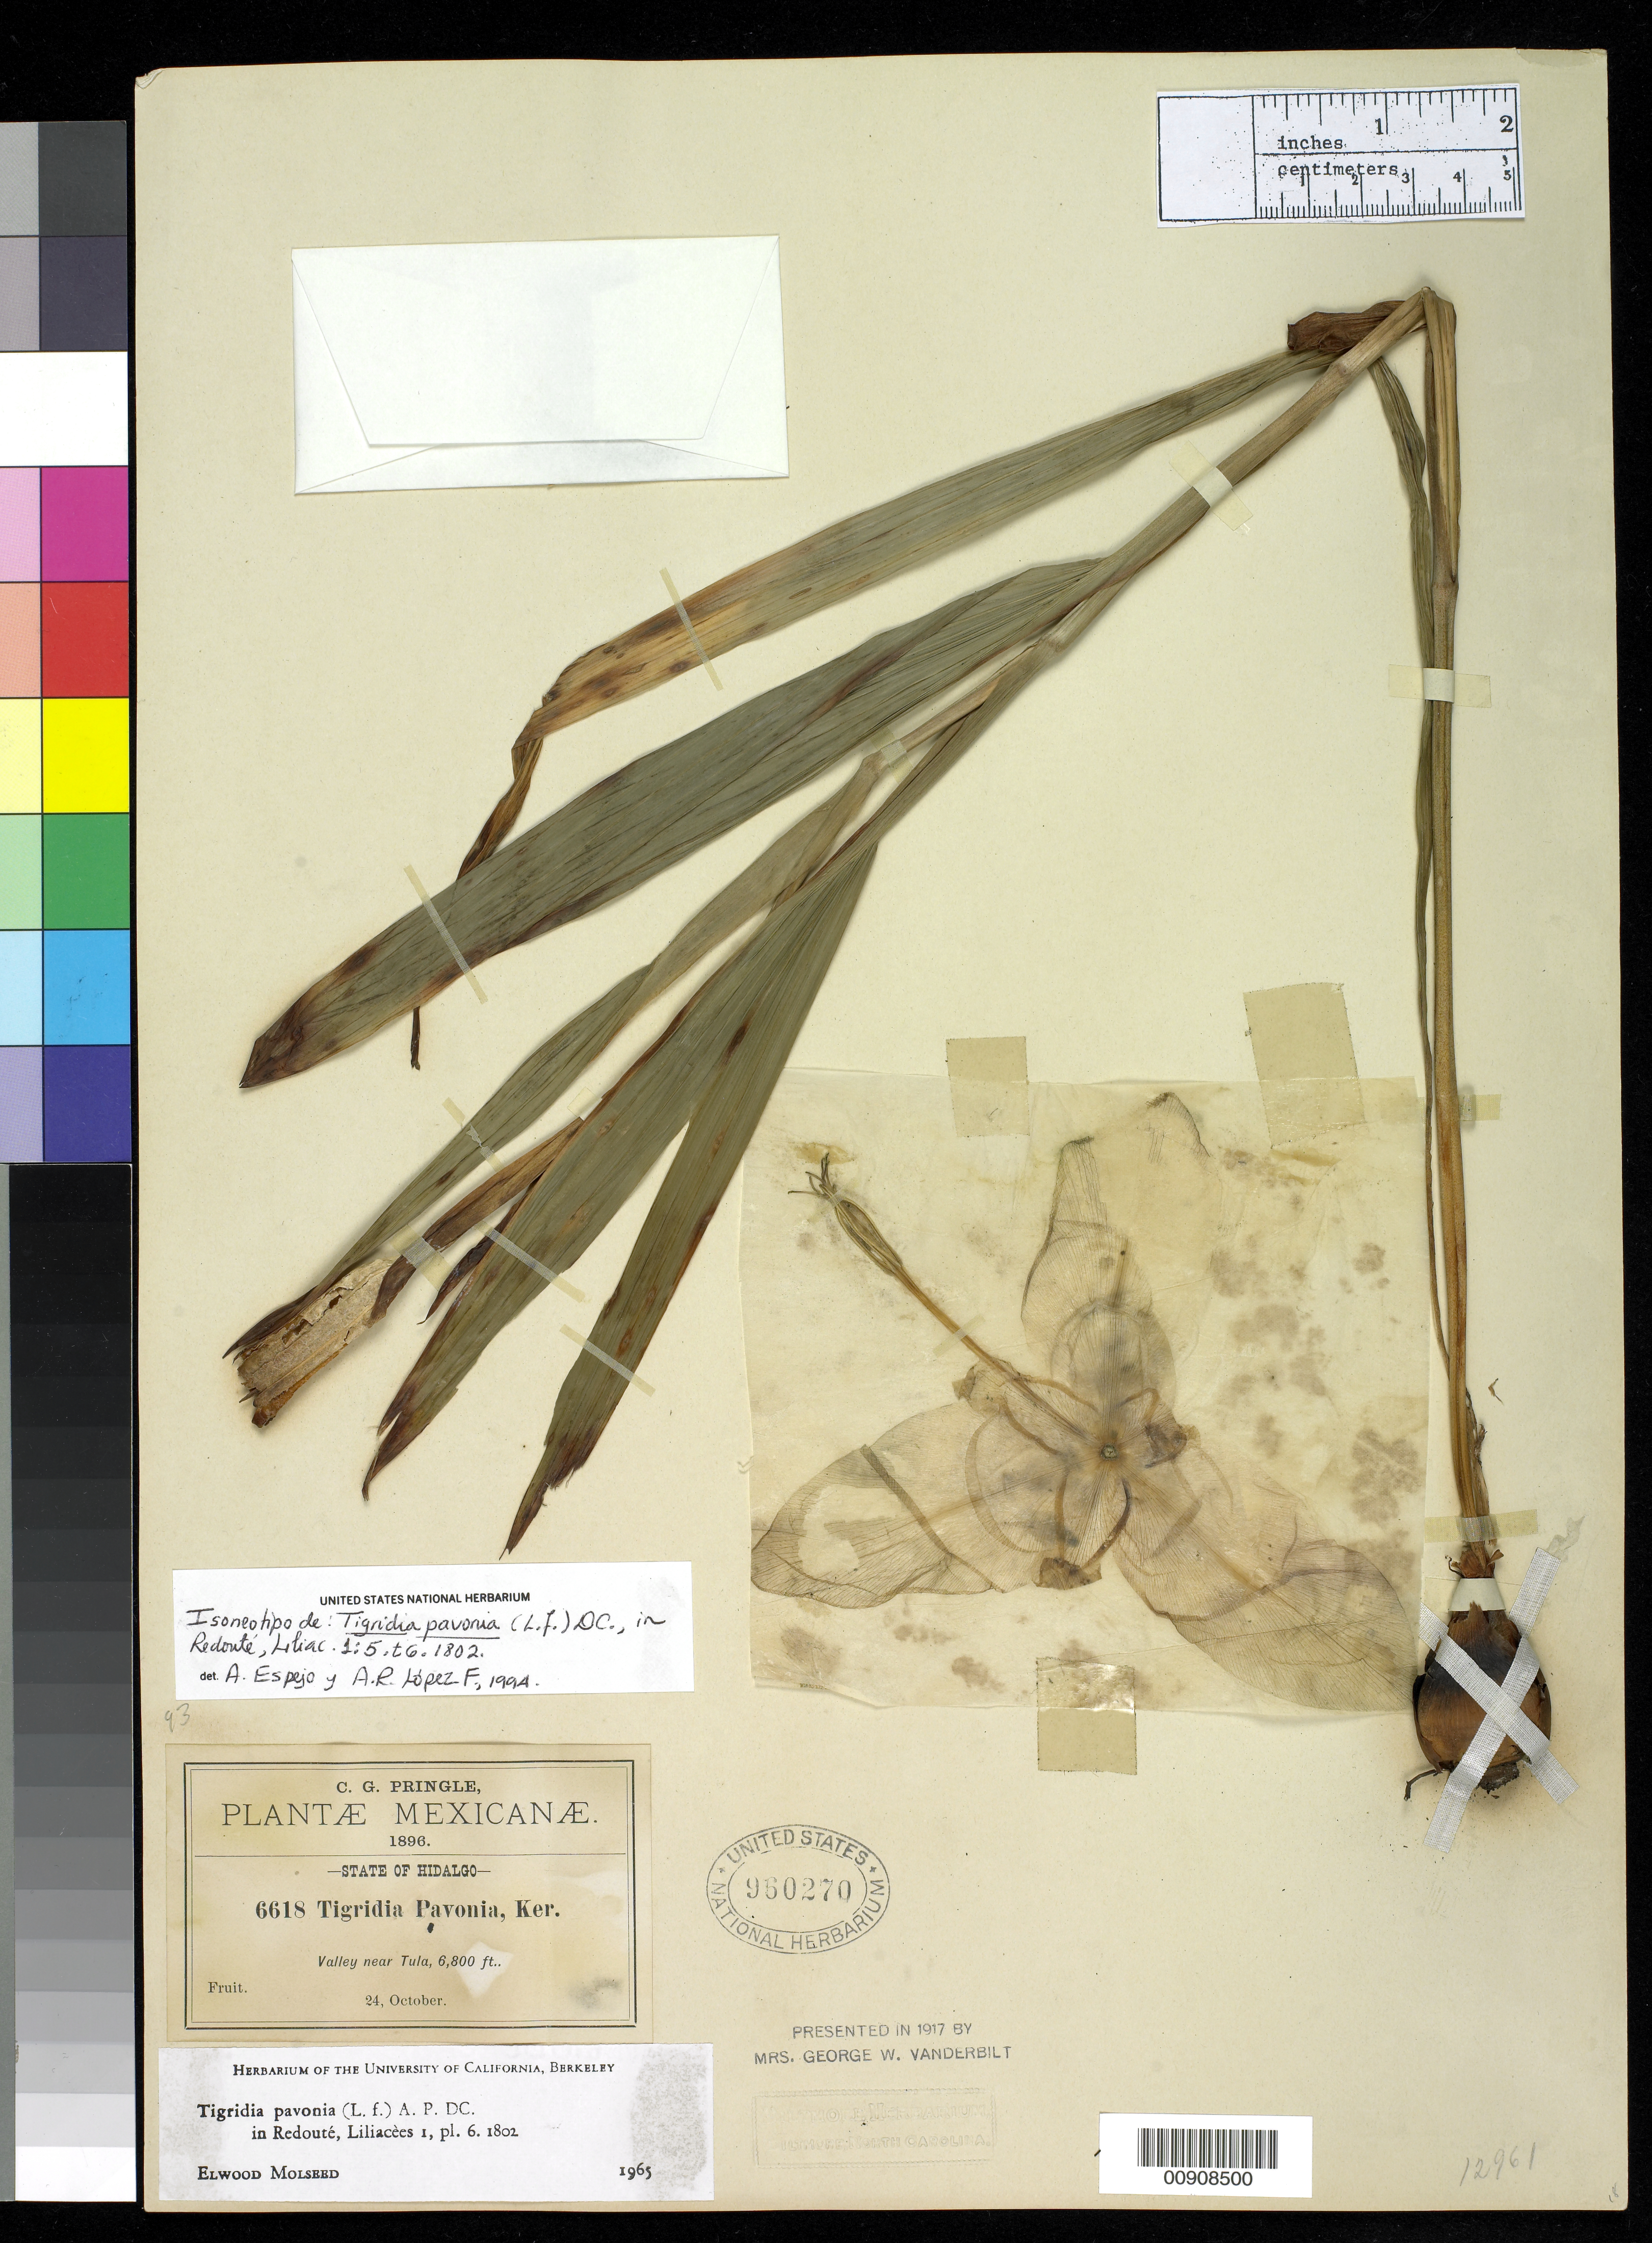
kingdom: Plantae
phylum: Tracheophyta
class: Liliopsida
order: Asparagales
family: Iridaceae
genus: Ferraria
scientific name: Ferraria pavonia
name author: L.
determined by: Molseed, E. W.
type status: Isoneotype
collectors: C. G. Pringle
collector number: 6618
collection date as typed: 24 Oct 1896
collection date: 1896-10-24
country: Mexico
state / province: Hidalgo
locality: Valley near Tula.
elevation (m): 2073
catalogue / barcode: US 960270